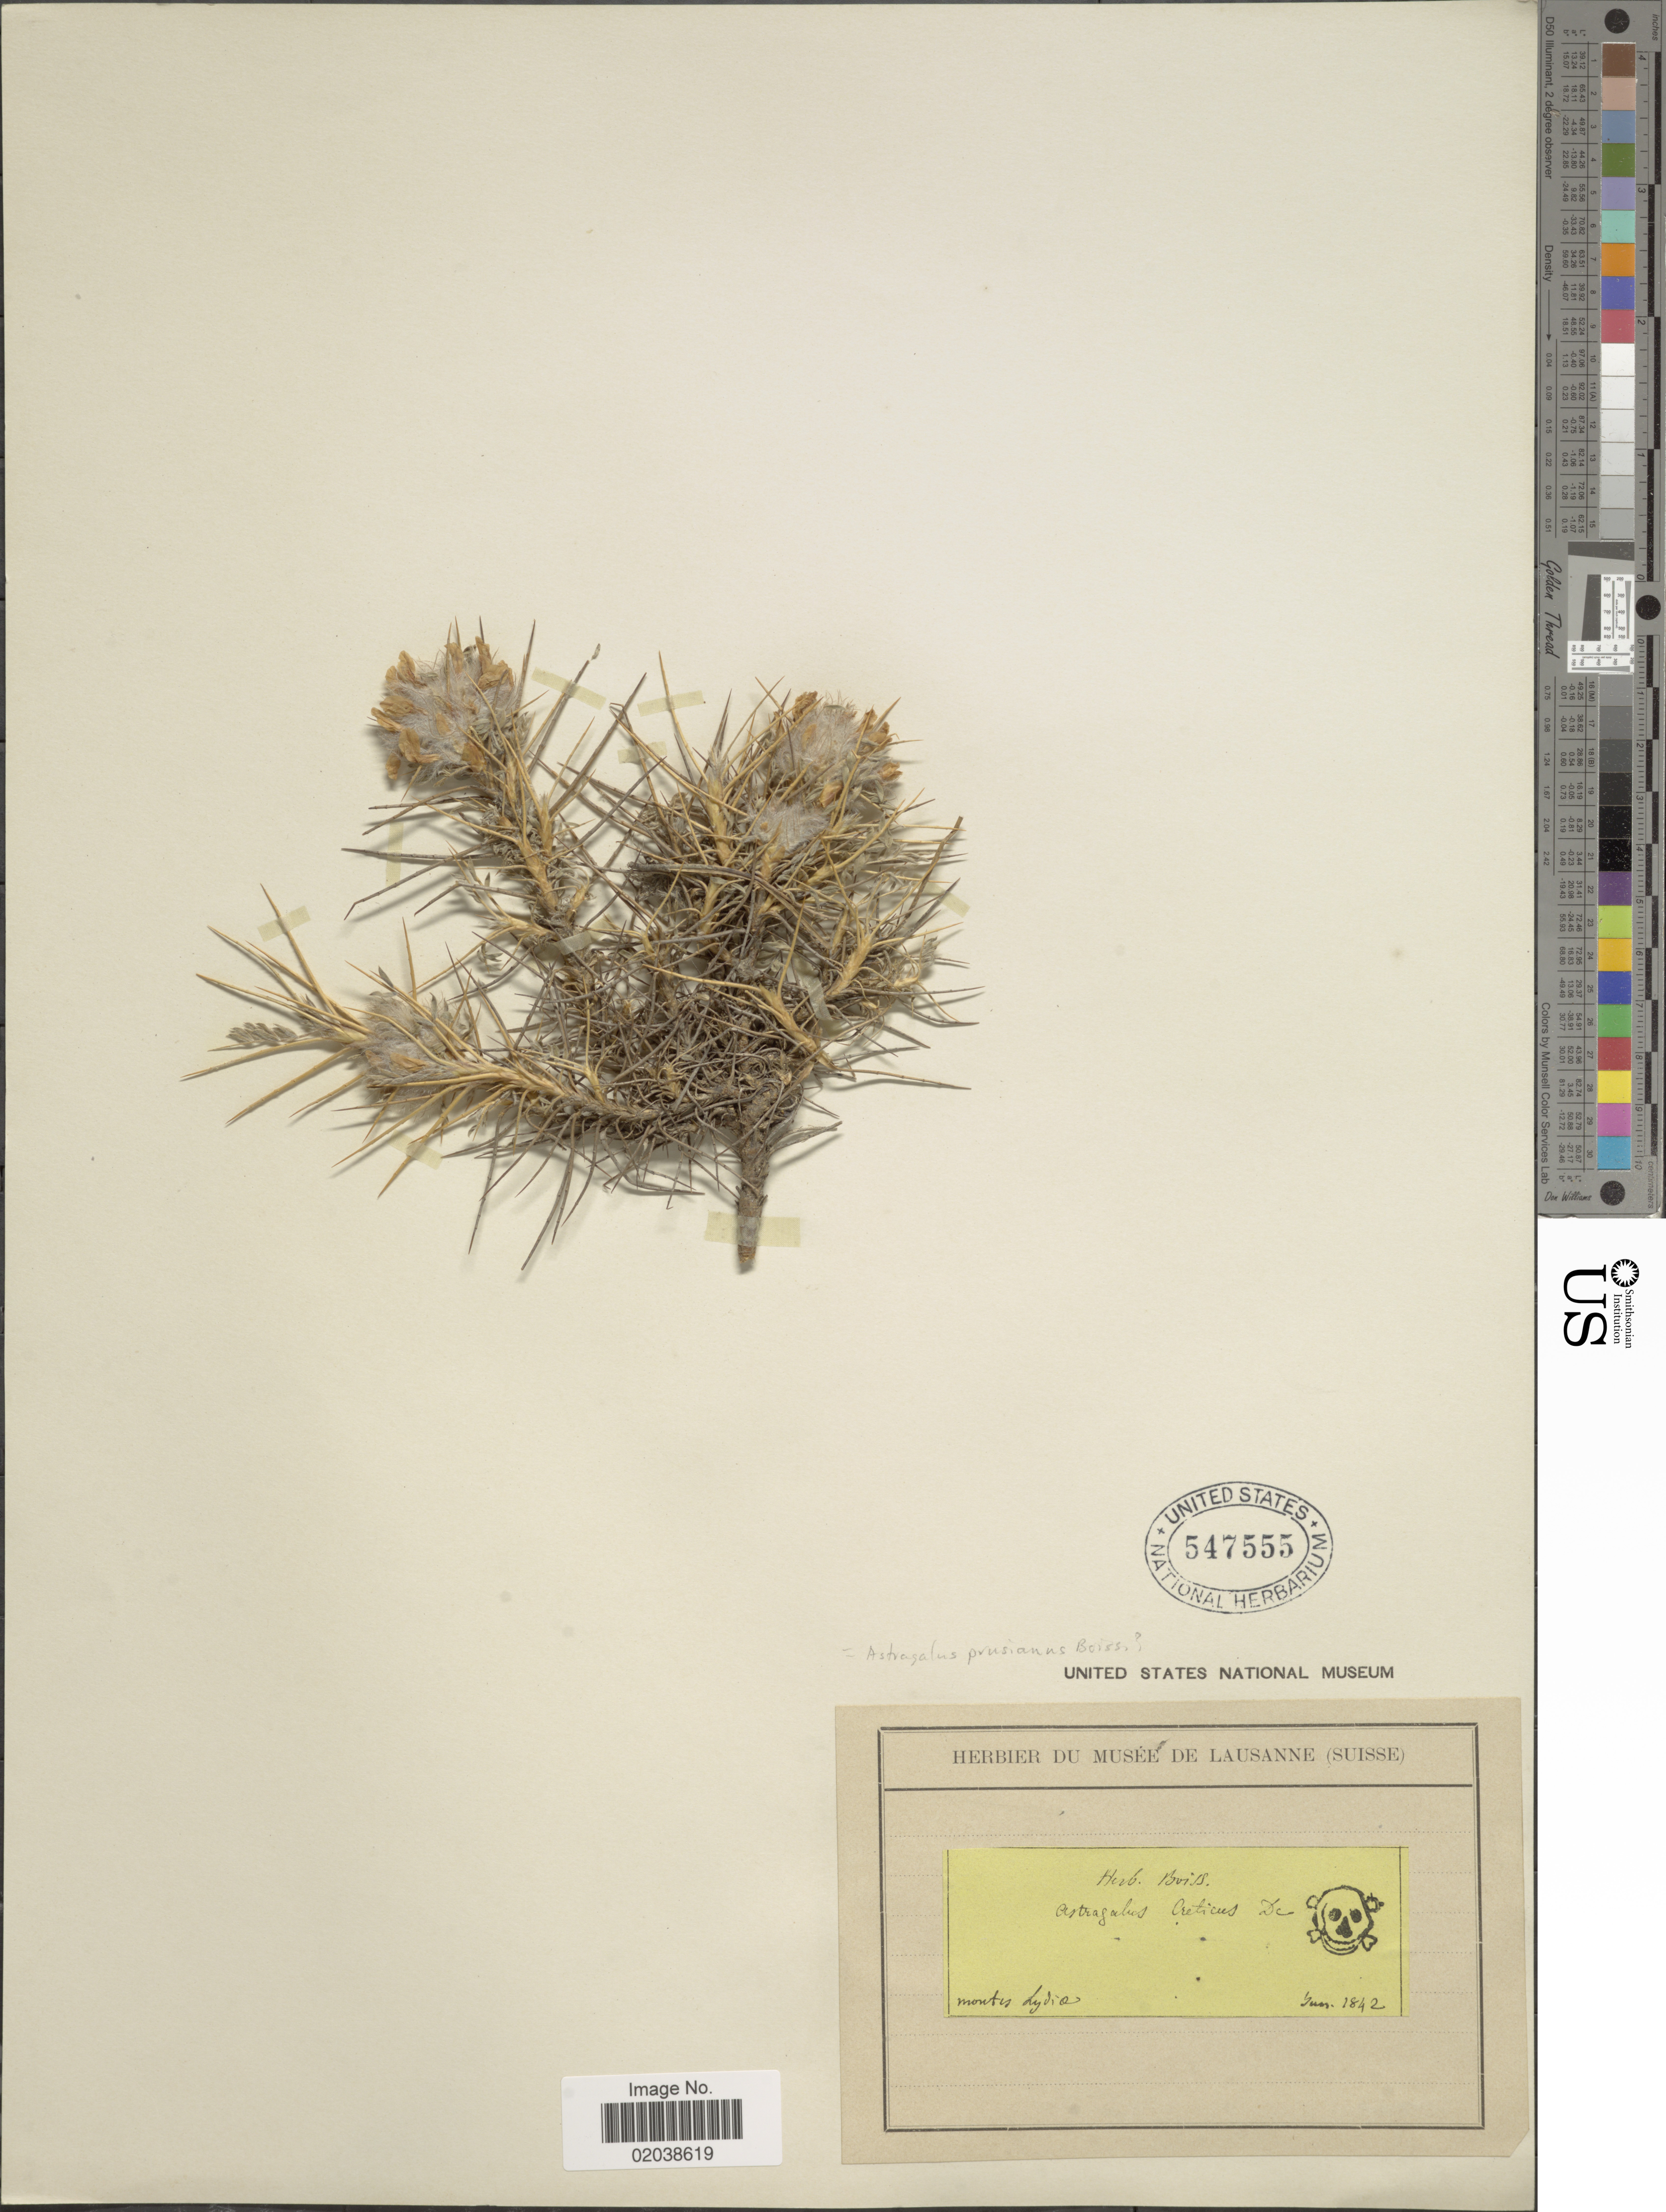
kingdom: Plantae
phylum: Tracheophyta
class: Magnoliopsida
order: Fabales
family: Fabaceae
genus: Astragalus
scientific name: Astragalus prusianus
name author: Boiss.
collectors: ex herb. E. Boissier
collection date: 1842-06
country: Turkey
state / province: Kutahya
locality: montes Lydia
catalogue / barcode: US 547555